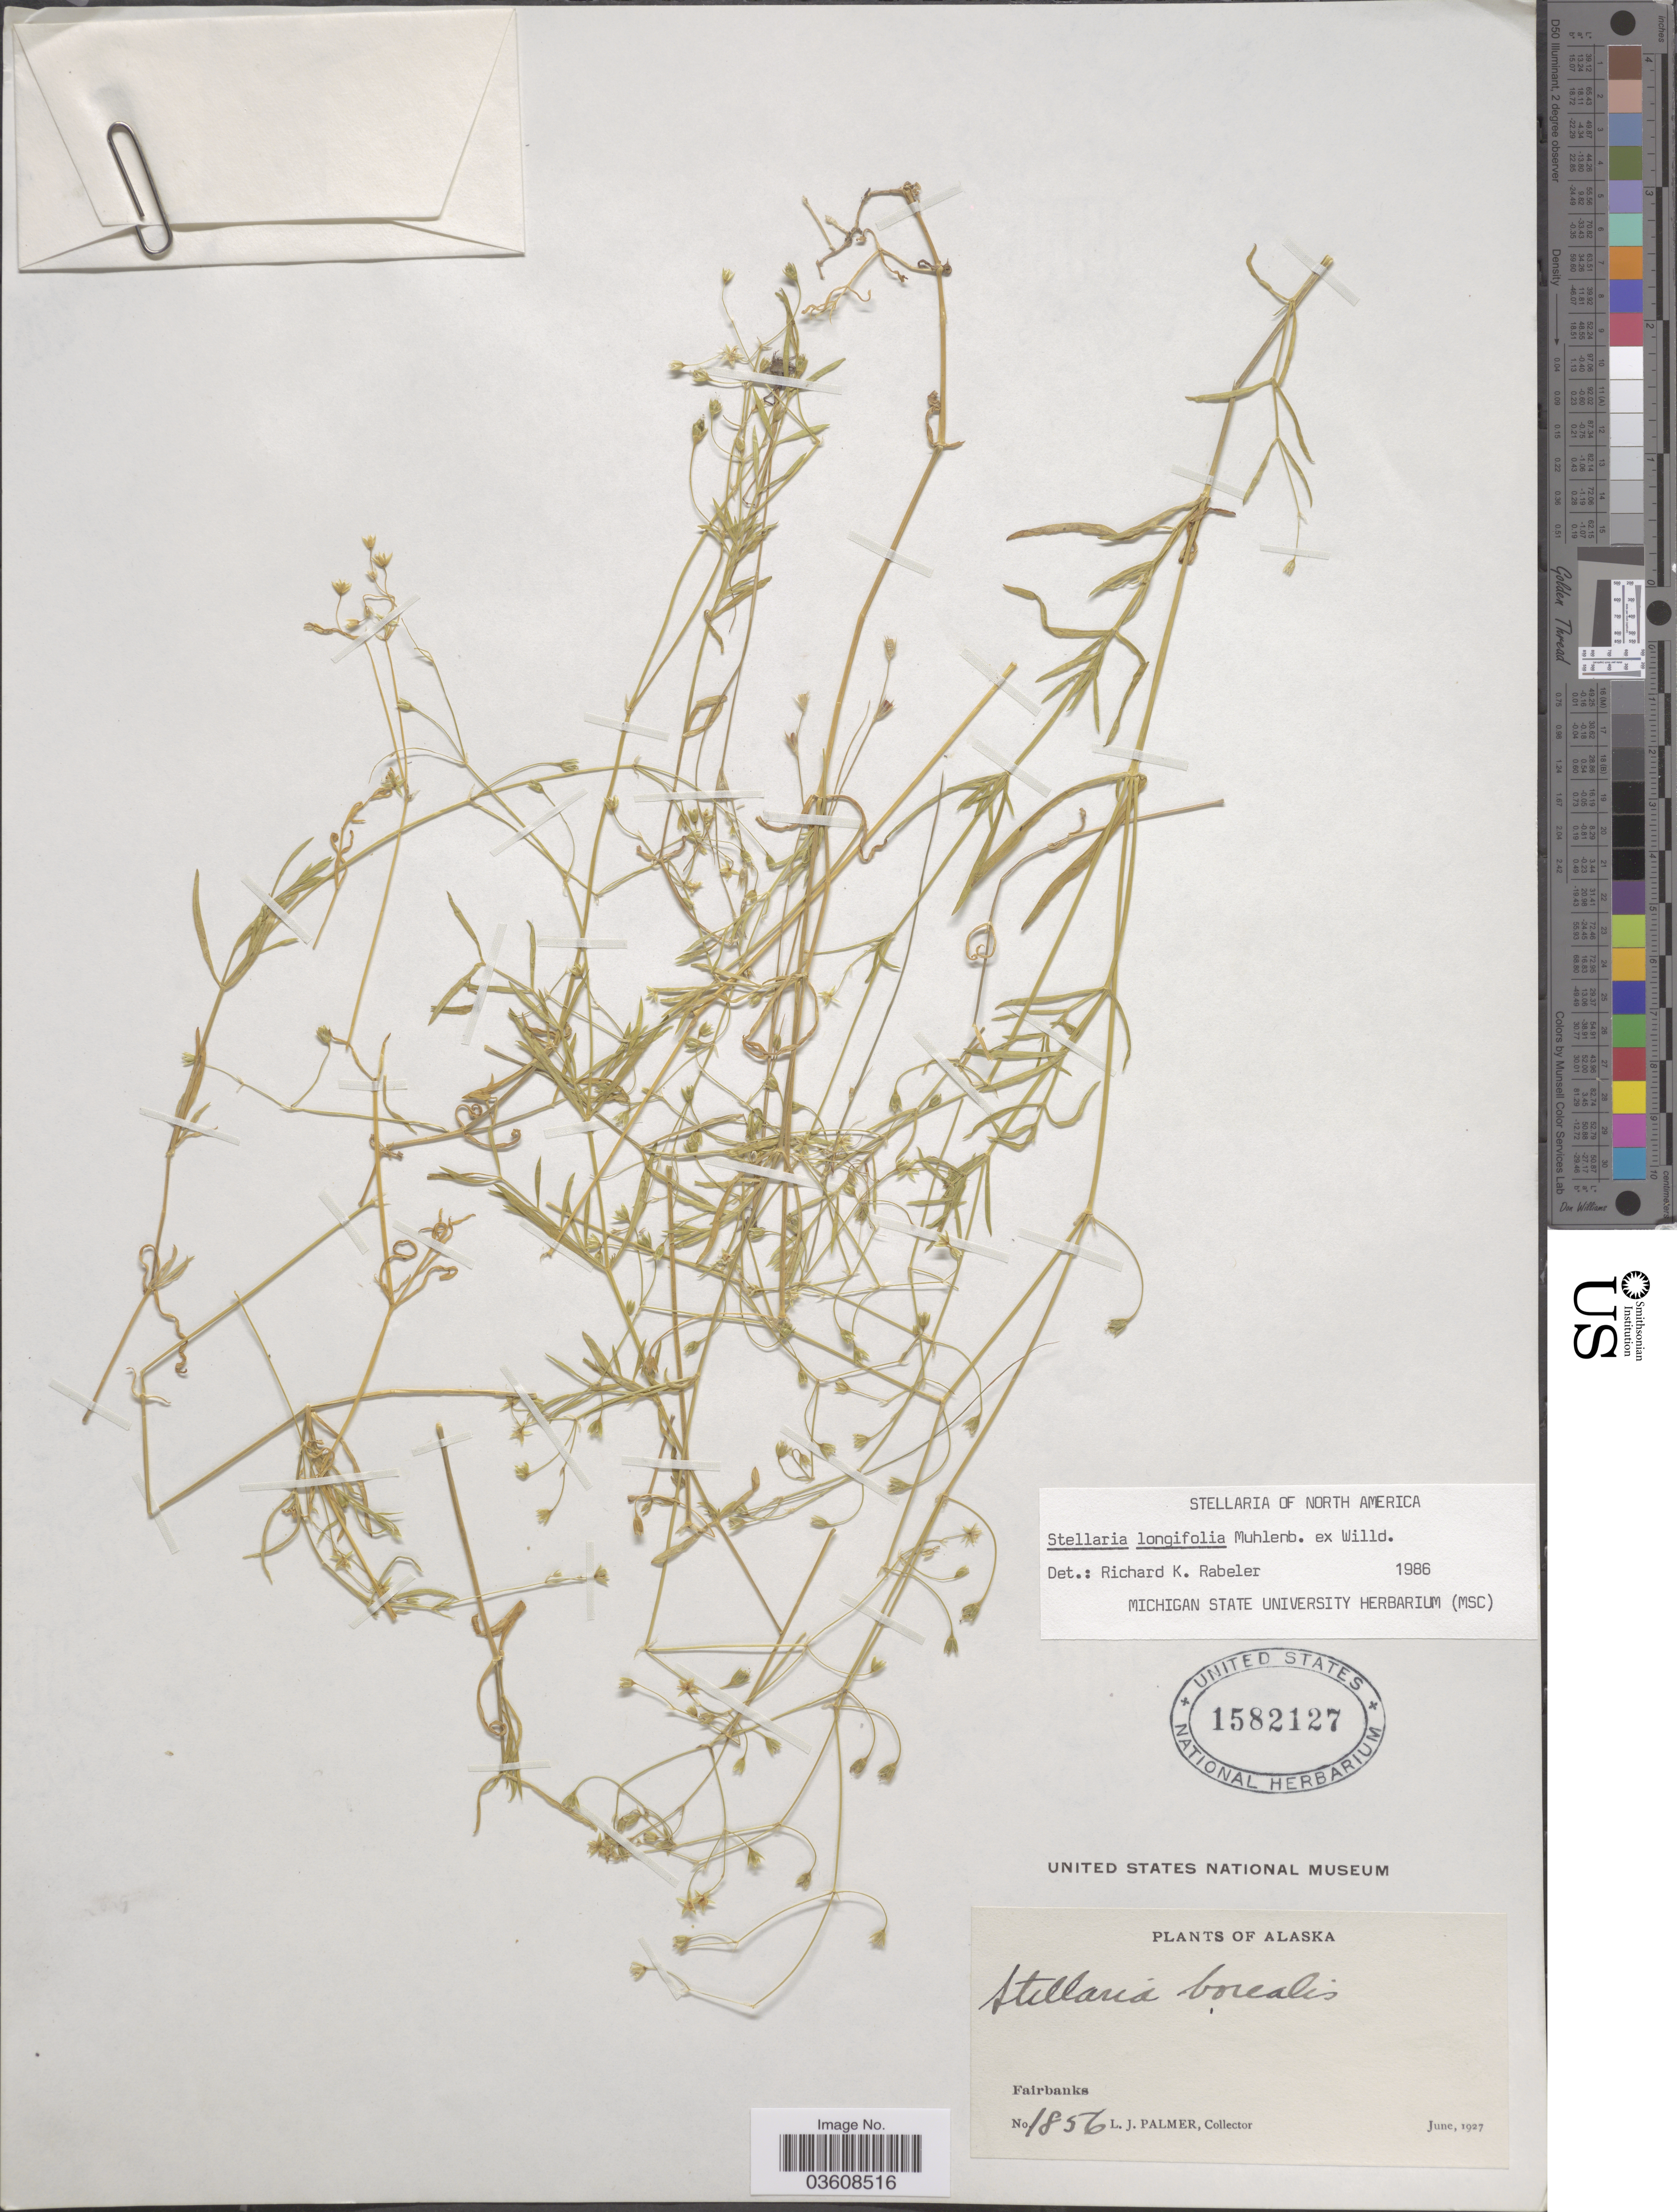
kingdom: Plantae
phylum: Tracheophyta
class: Magnoliopsida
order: Caryophyllales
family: Caryophyllaceae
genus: Stellaria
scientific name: Stellaria longifolia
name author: Muhl. ex Willd.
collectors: L. J. Palmer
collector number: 1856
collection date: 1927-06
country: United States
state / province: Alaska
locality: Fairbanks.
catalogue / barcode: US 1582127